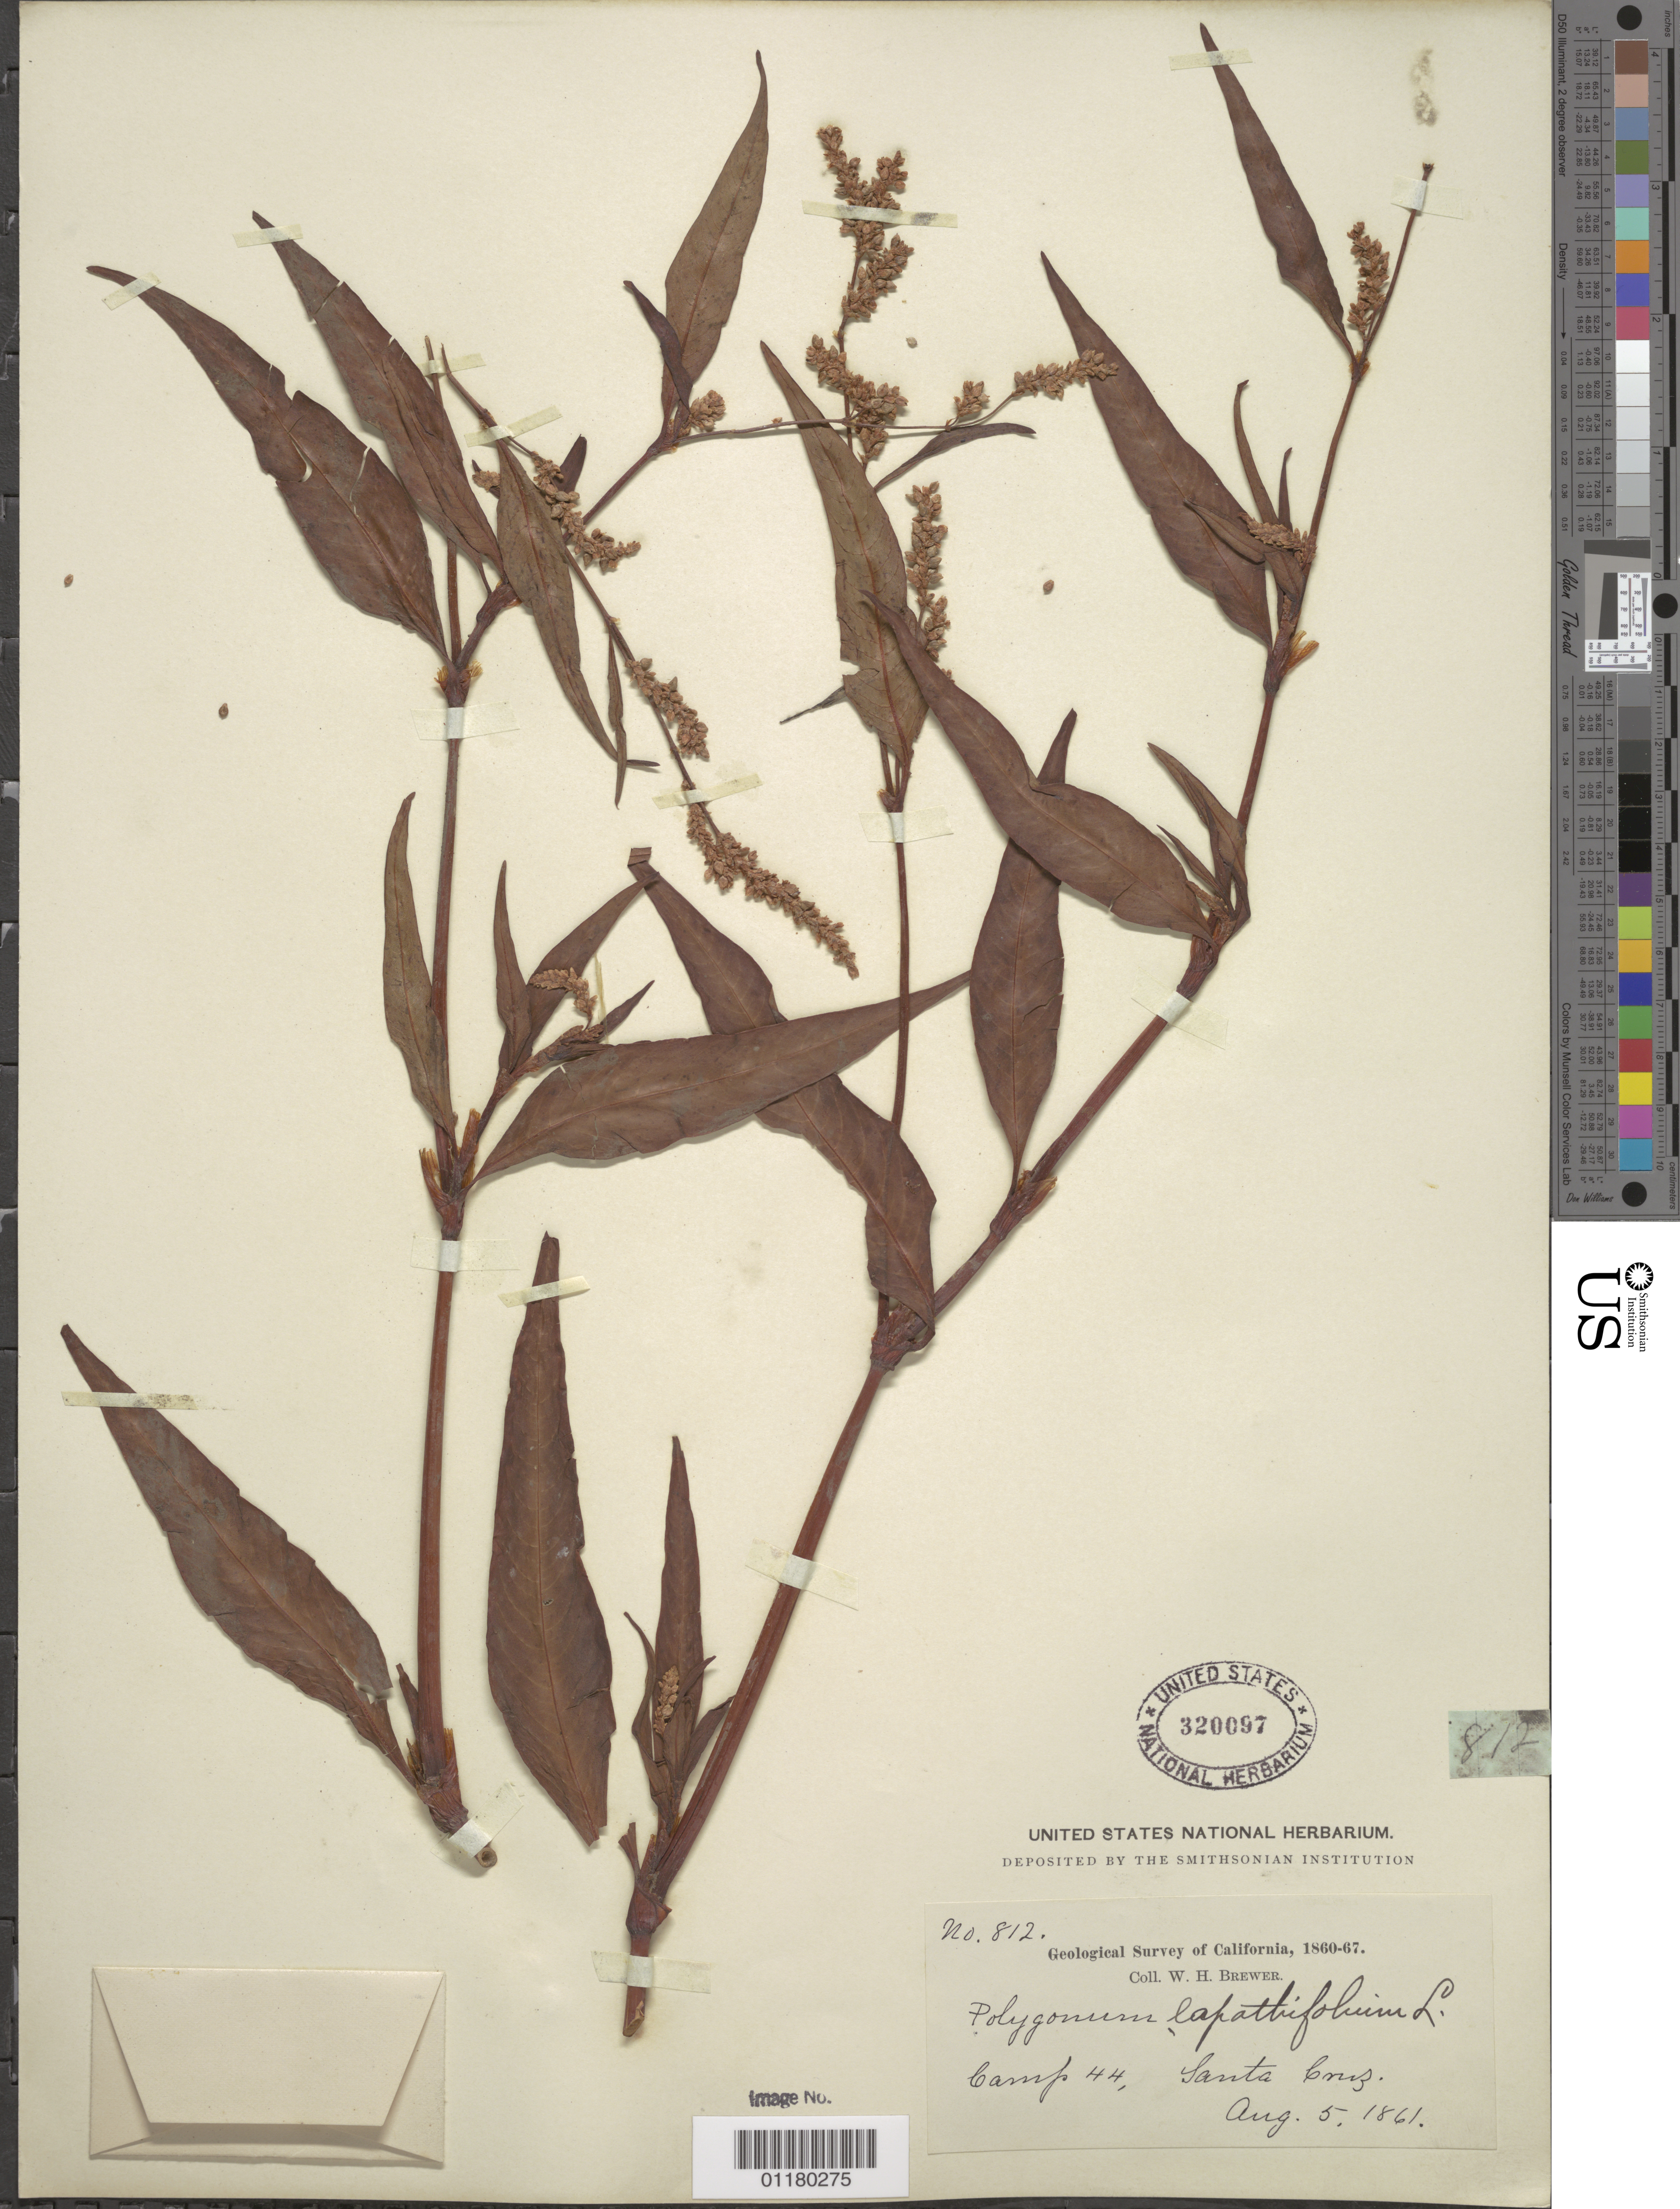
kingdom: Plantae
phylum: Tracheophyta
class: Magnoliopsida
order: Caryophyllales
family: Polygonaceae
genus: Persicaria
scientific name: Persicaria lapathifolia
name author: (L.) Delarbre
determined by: Atha, D. E.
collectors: W. H. Brewer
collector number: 812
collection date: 1861-08-05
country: United States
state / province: California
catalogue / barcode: US 320097